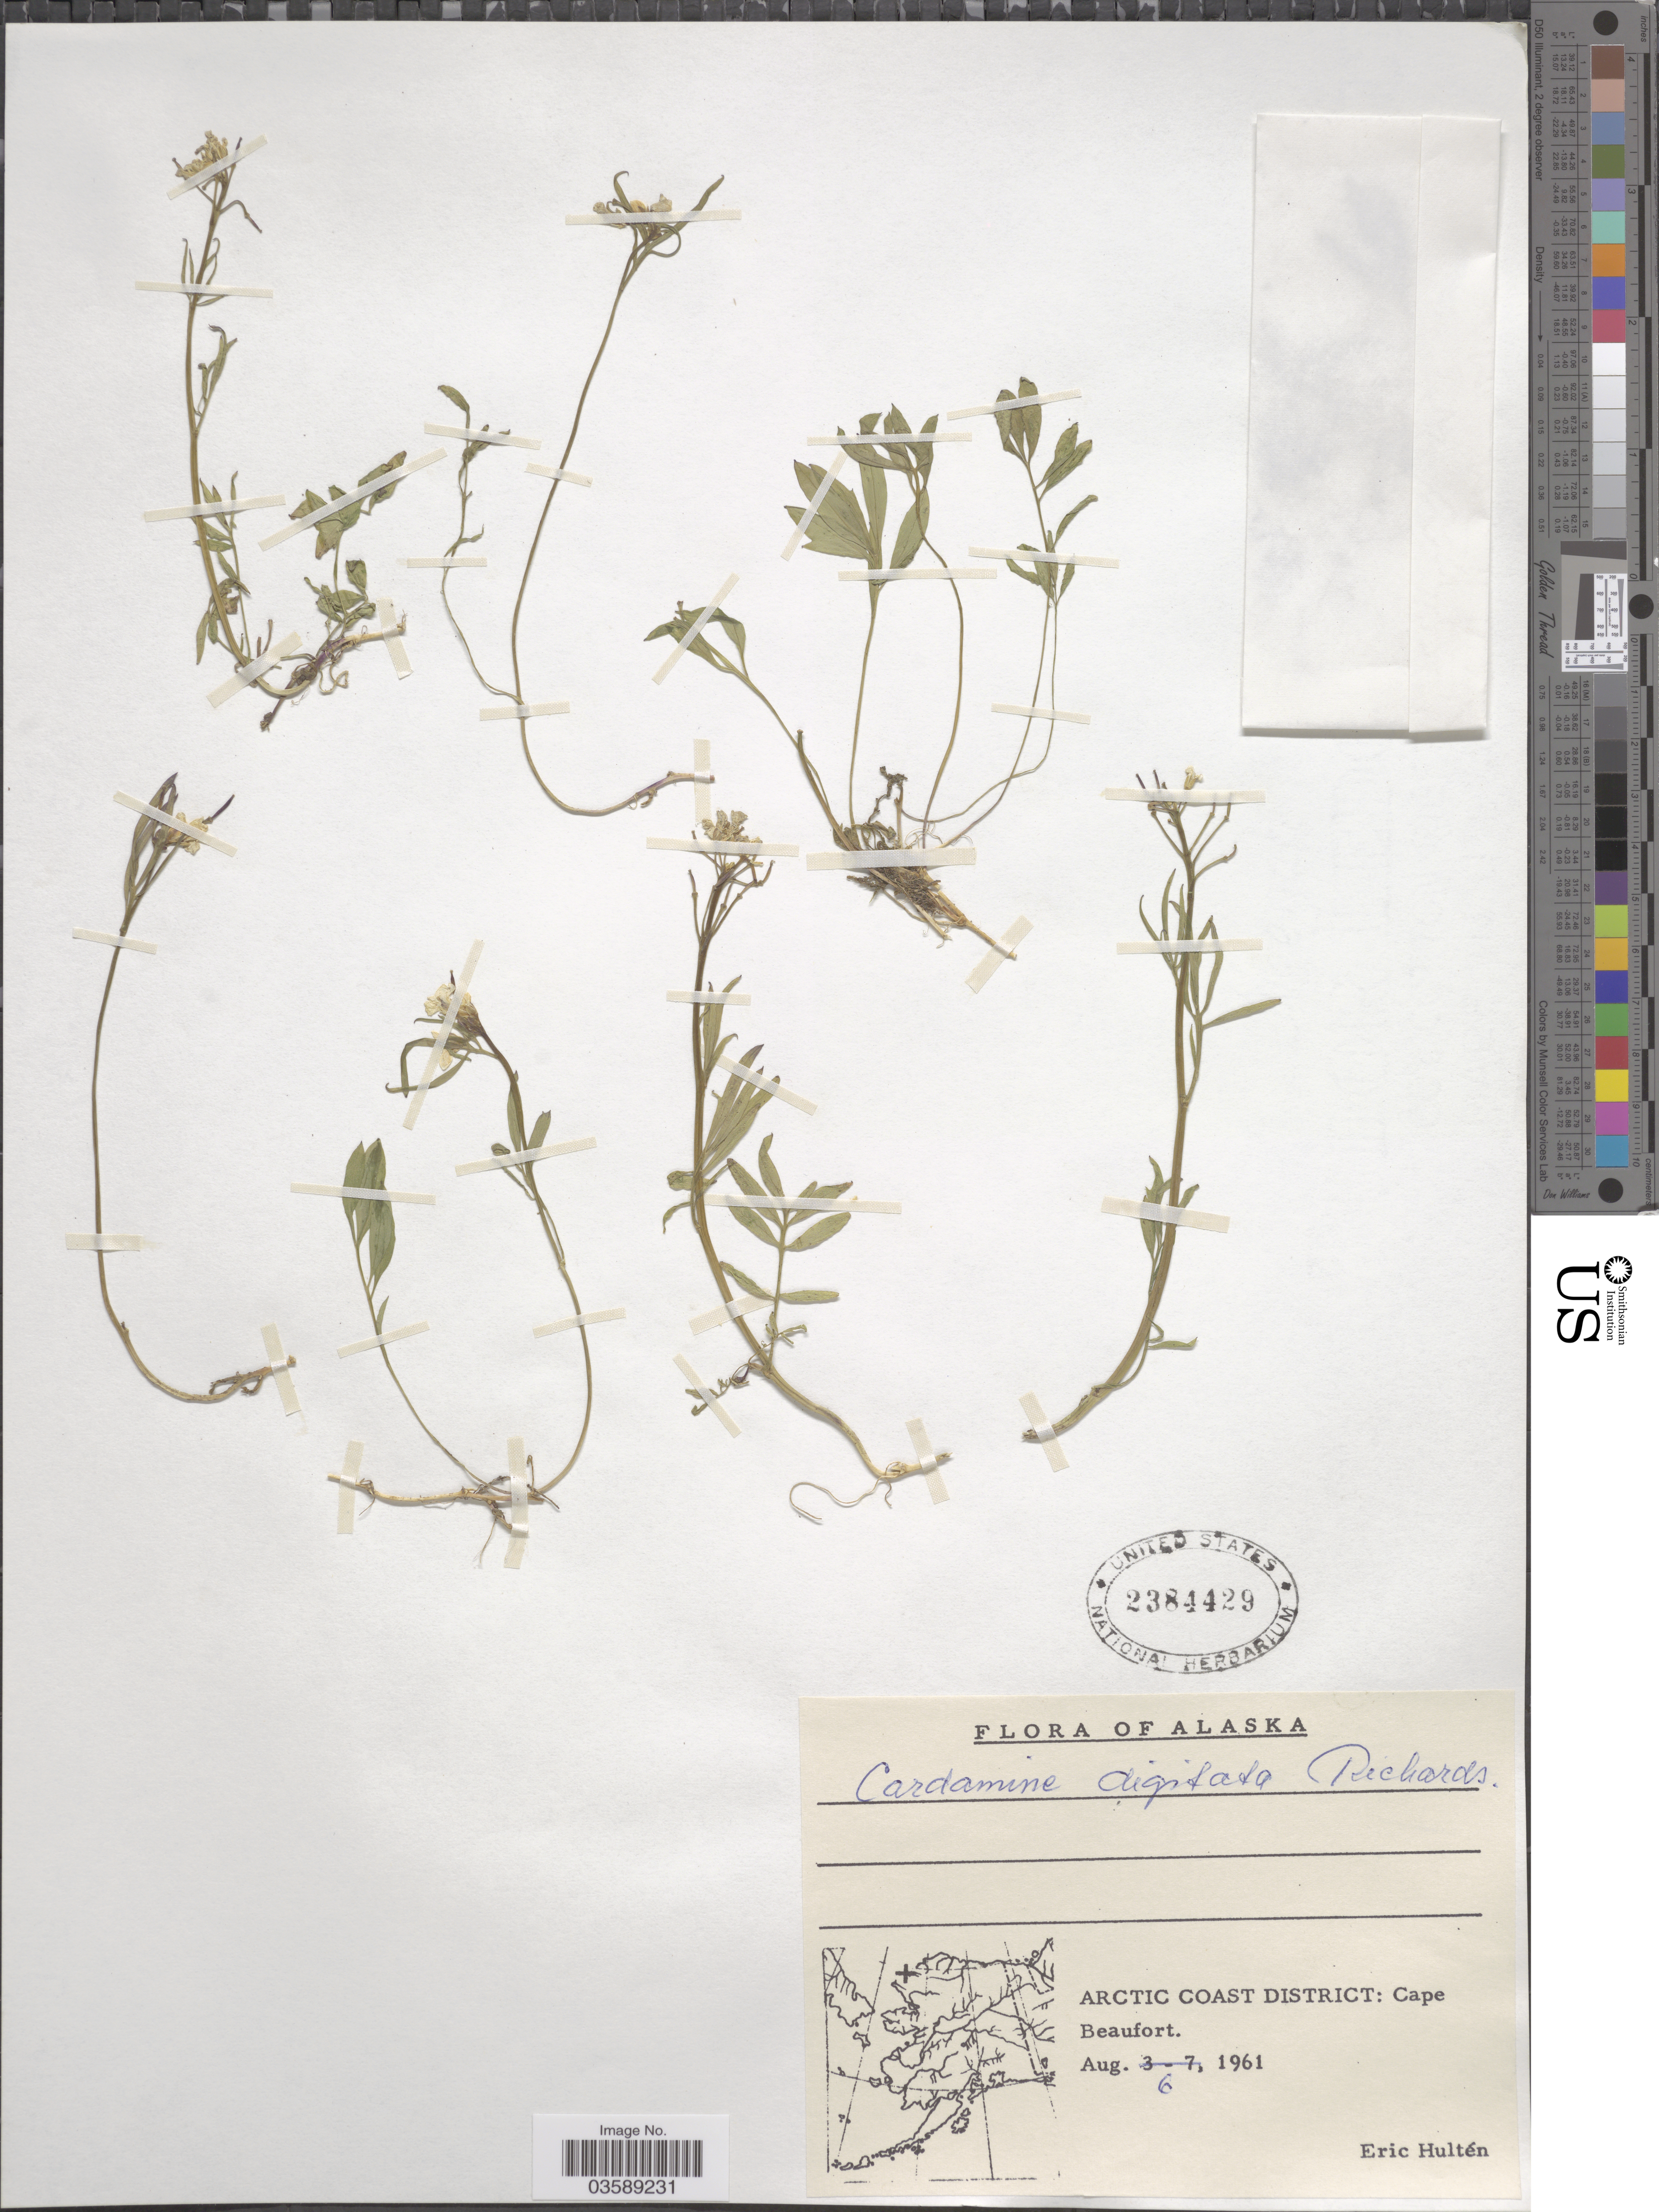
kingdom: Plantae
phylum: Tracheophyta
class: Magnoliopsida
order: Brassicales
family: Brassicaceae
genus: Cardamine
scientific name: Cardamine digitata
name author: Richardson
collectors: E. G. Hultén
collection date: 1961-08-06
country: United States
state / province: Alaska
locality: Arctic Coast District: Cape Beaufort.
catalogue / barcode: US 2384429